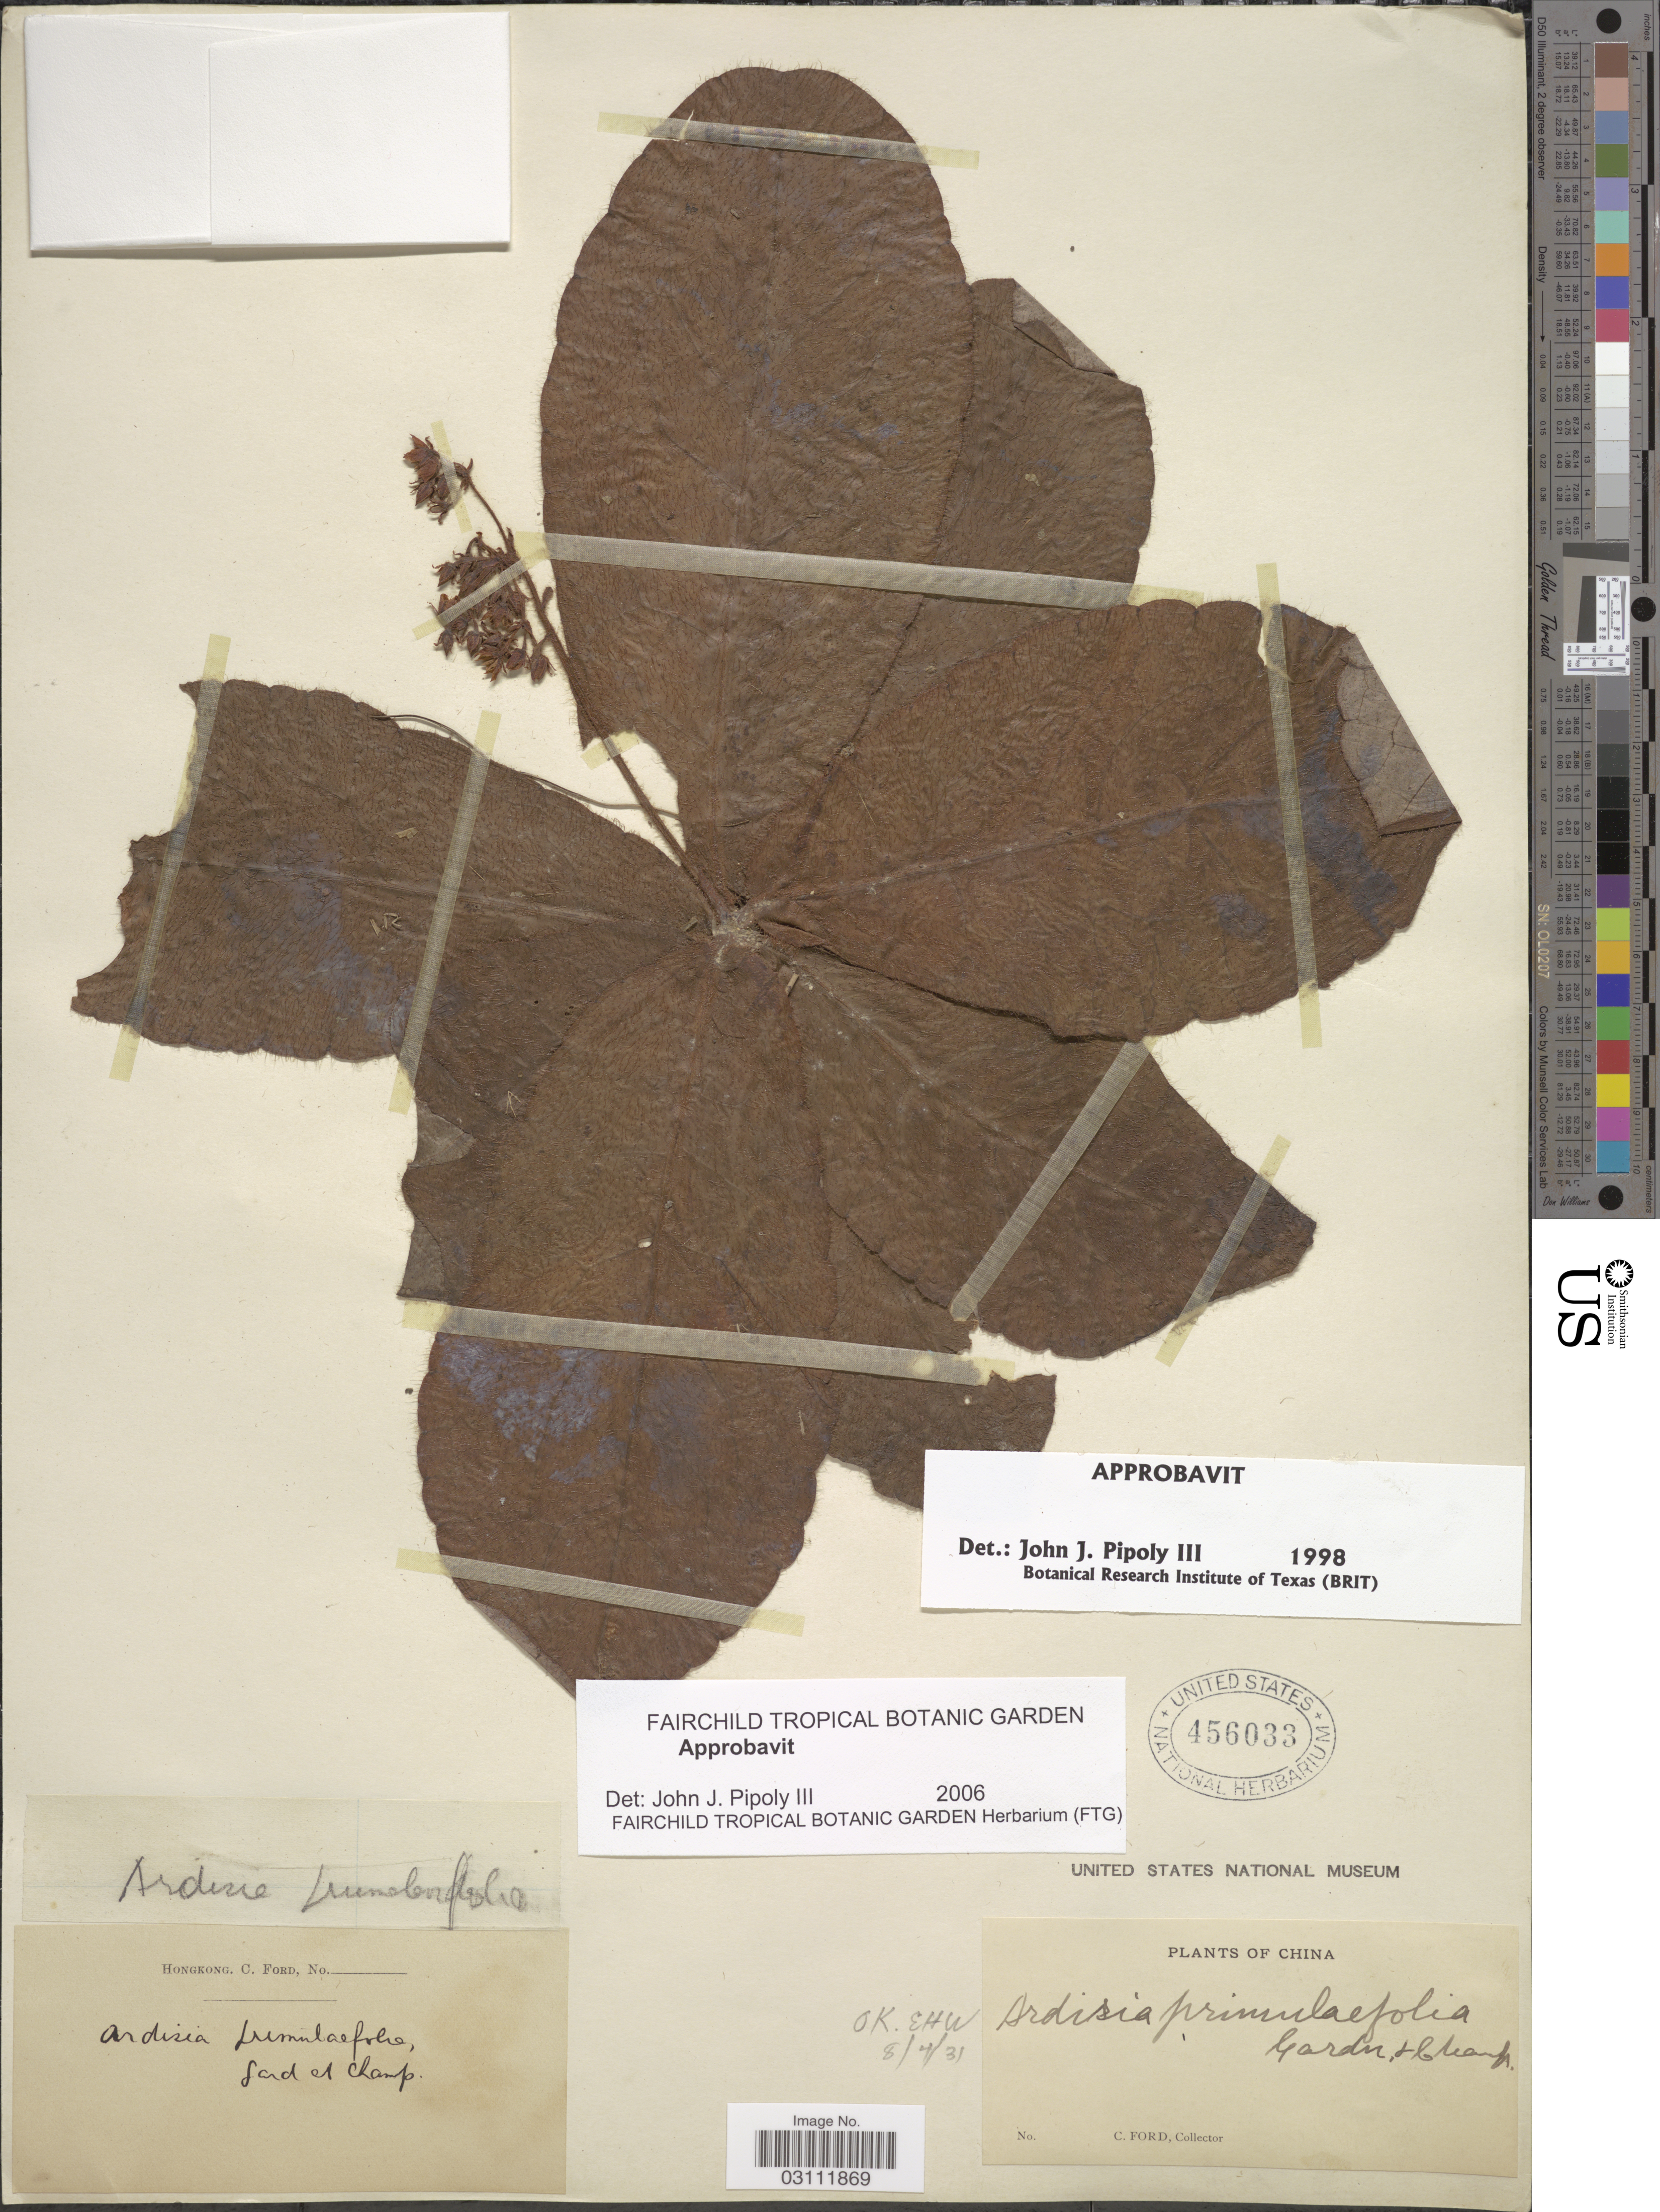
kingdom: Plantae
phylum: Tracheophyta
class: Magnoliopsida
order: Ericales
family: Primulaceae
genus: Ardisia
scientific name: Ardisia primulifolia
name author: Gardner & Champ.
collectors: C. Ford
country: China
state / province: Hong Kong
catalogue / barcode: US 456033